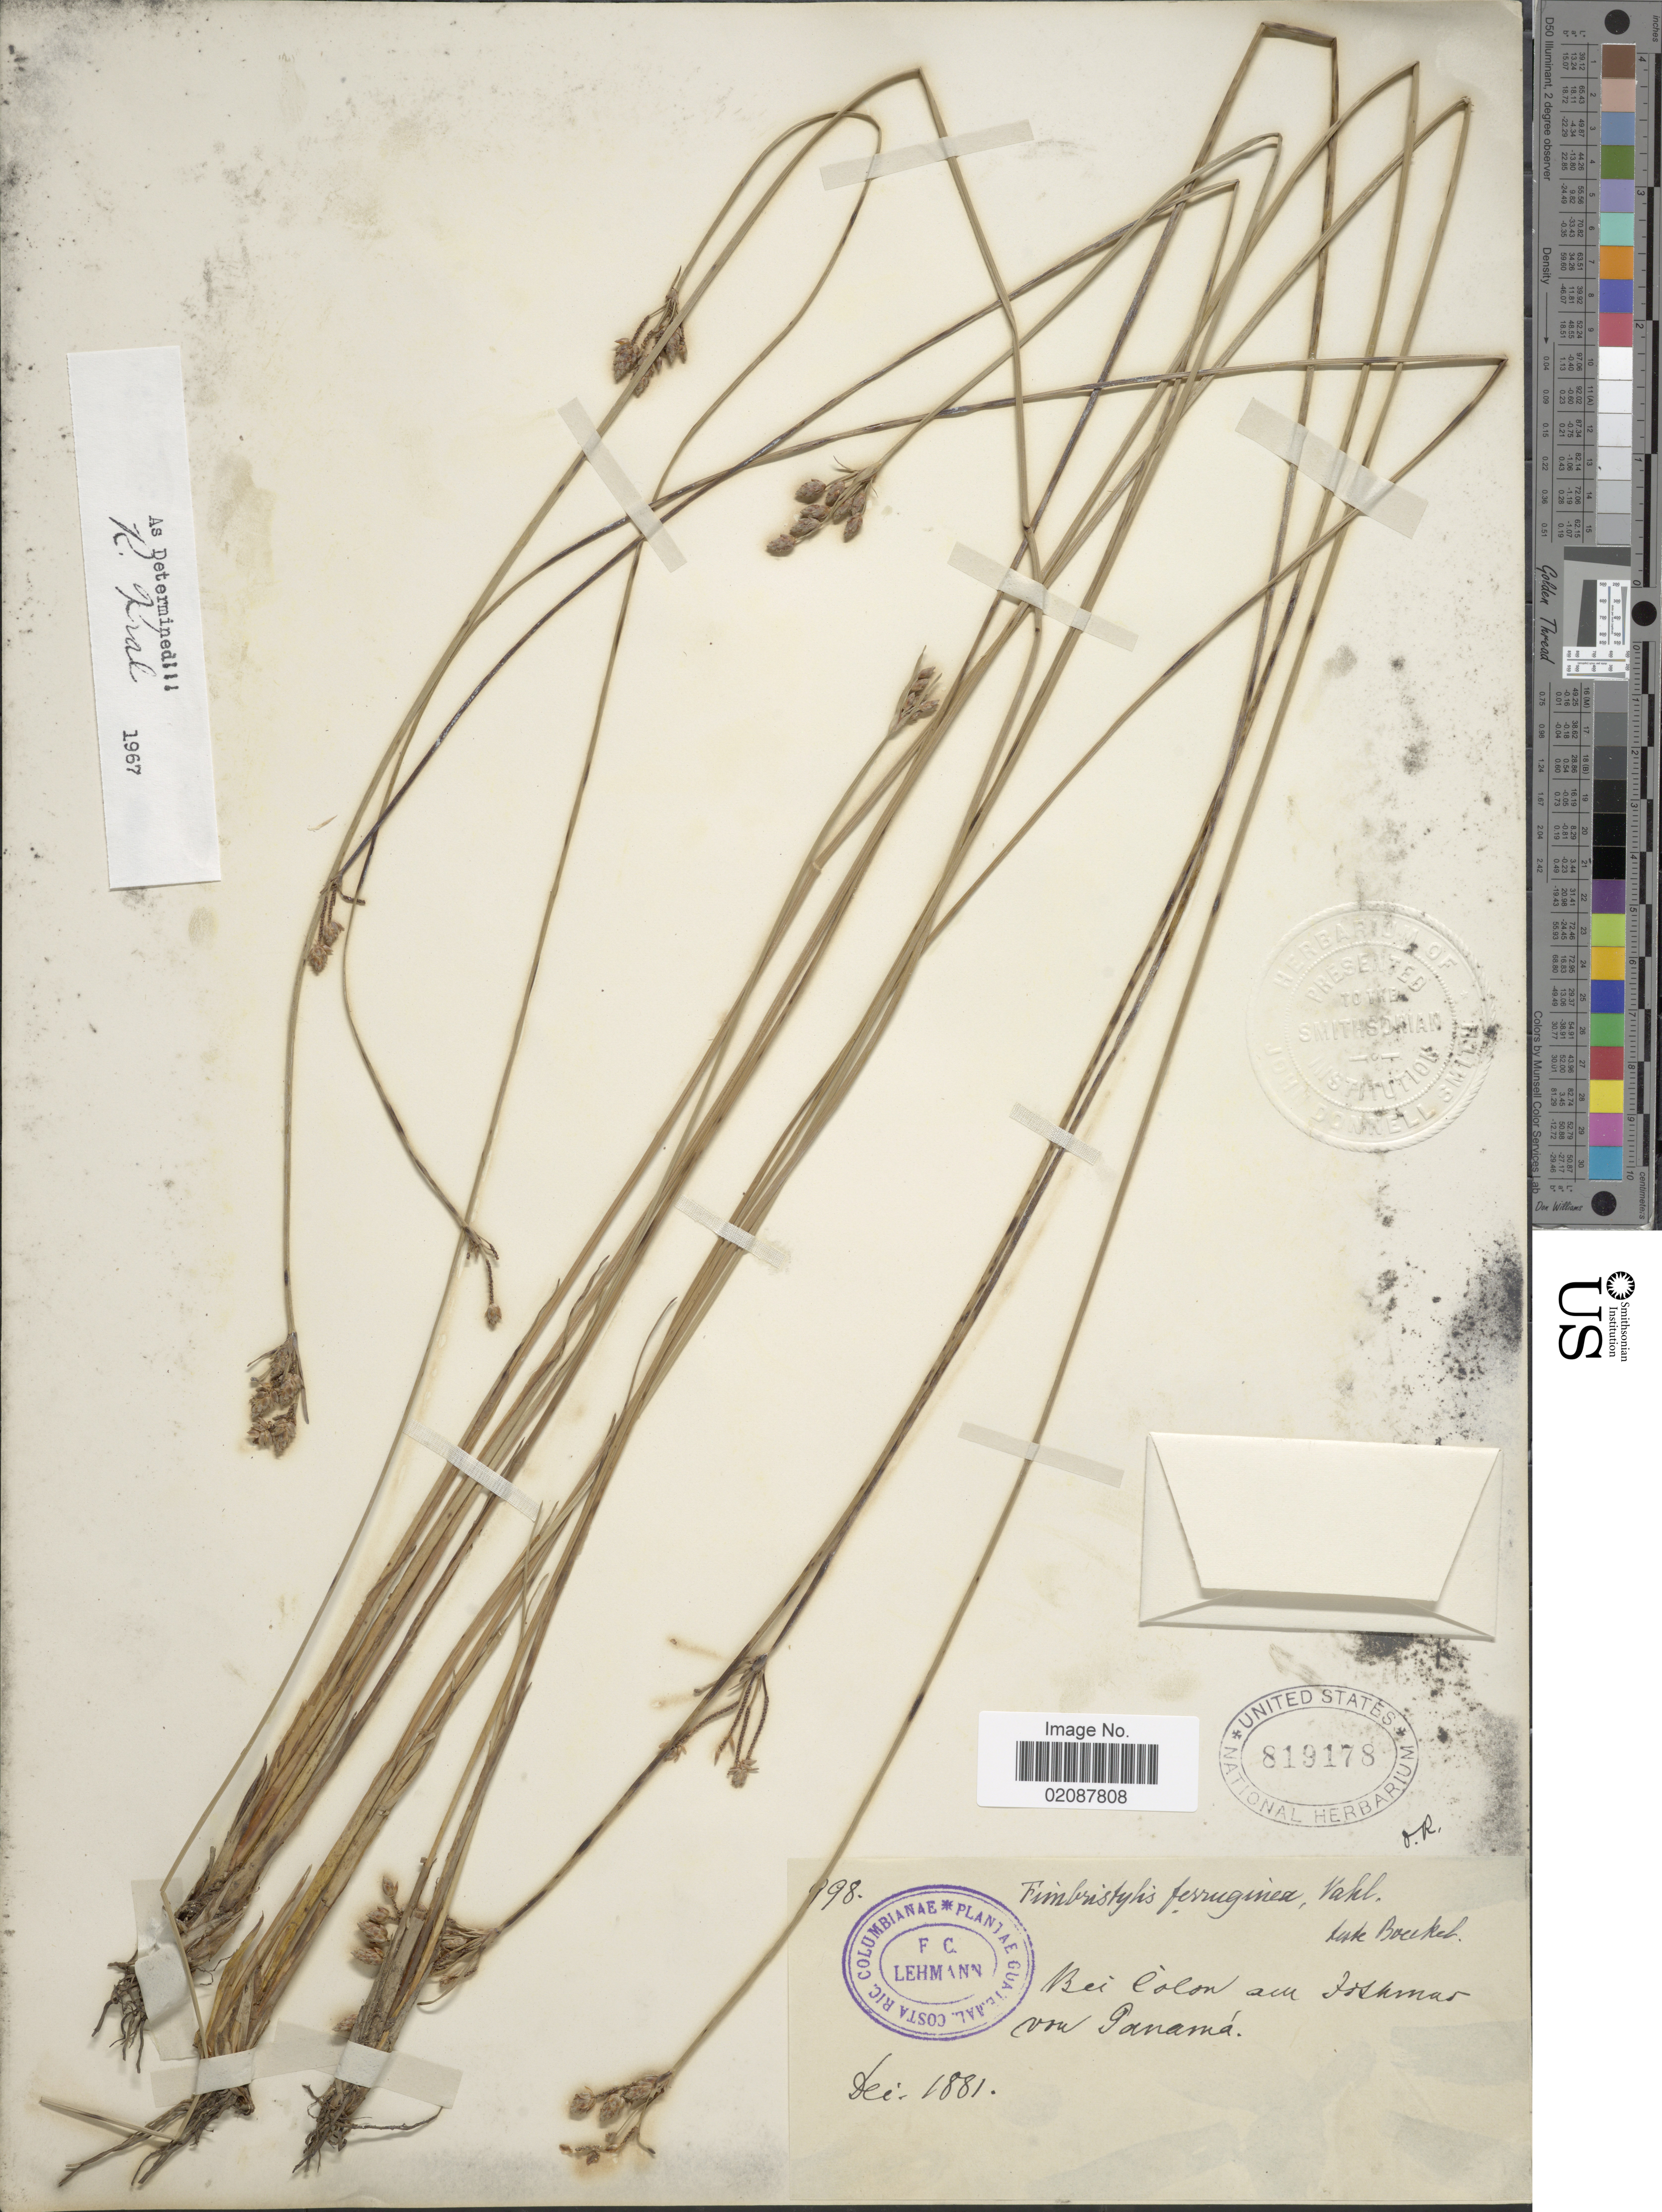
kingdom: Plantae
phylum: Tracheophyta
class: Liliopsida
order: Poales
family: Cyperaceae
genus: Fimbristylis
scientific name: Fimbristylis ferruginea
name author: (L.) Vahl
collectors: F. C. Lehmann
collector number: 998*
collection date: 1881-12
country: Panama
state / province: Panamá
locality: Bei Còlon am Isthmus von Panamá.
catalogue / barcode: US 819178